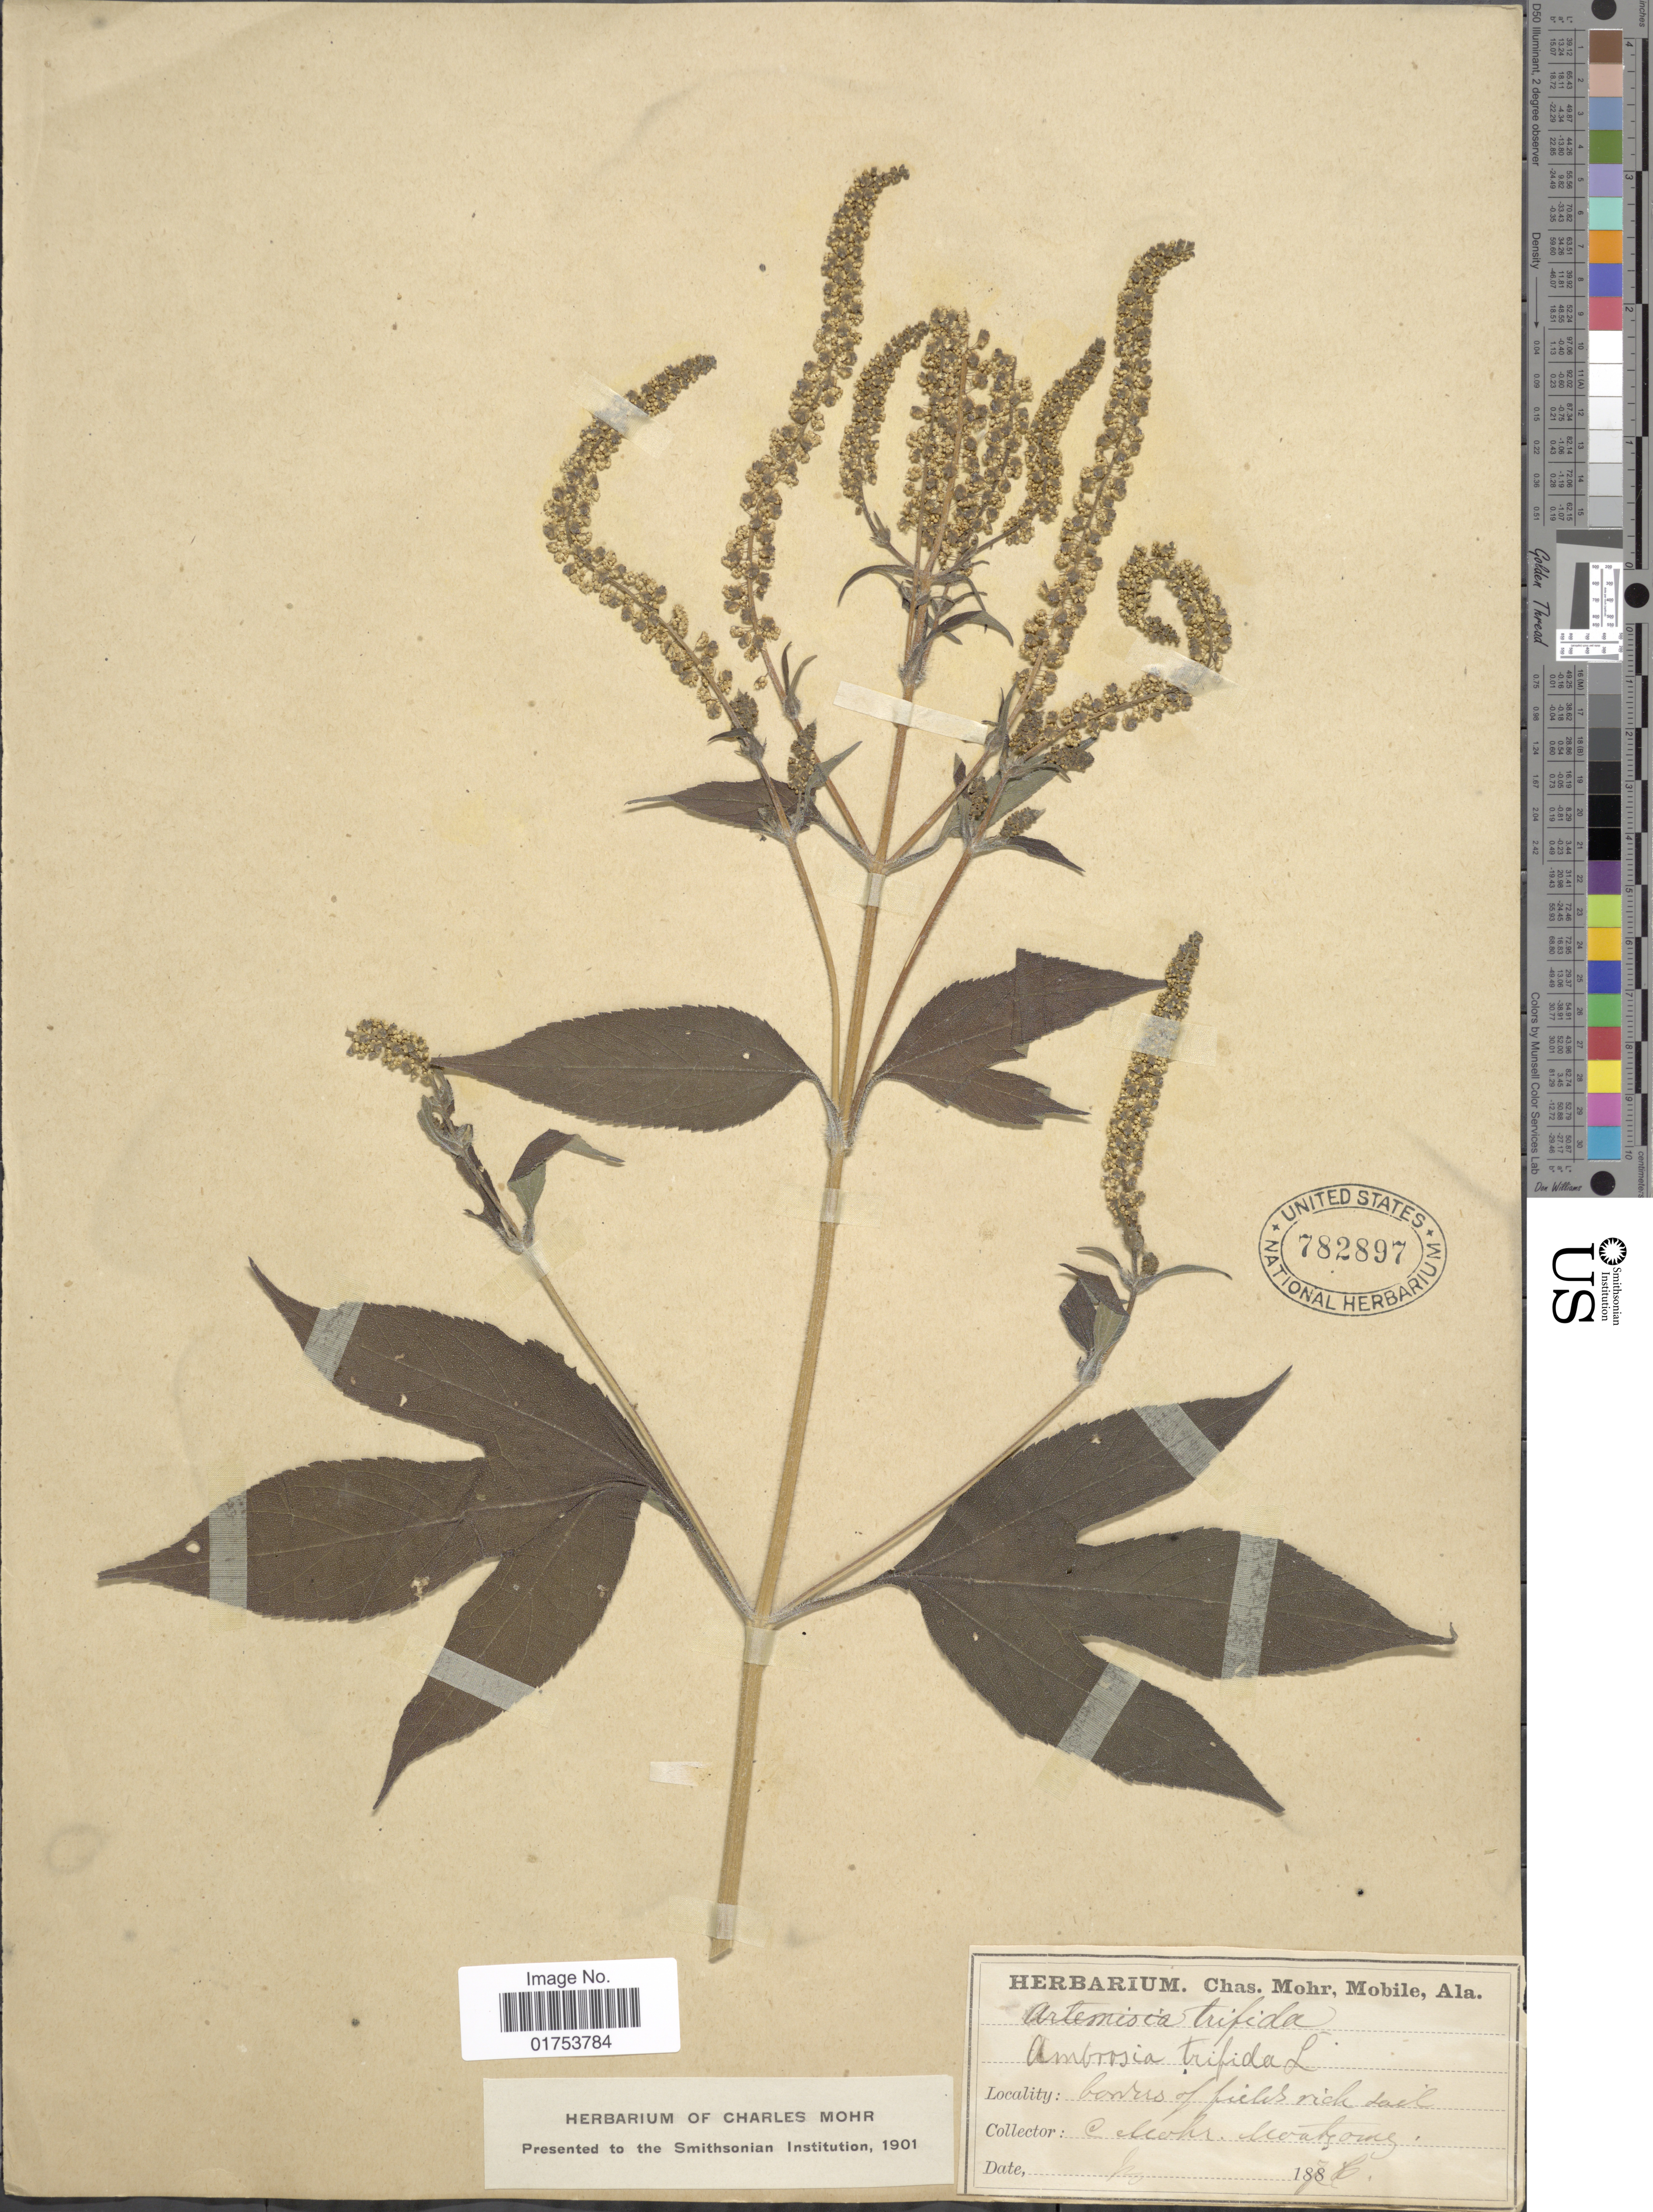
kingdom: Plantae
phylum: Tracheophyta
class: Magnoliopsida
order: Asterales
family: Asteraceae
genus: Ambrosia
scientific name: Ambrosia trifida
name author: L.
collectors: C. T. Mohr & Collector illegible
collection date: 1876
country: United States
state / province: Alabama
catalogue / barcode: US 782897